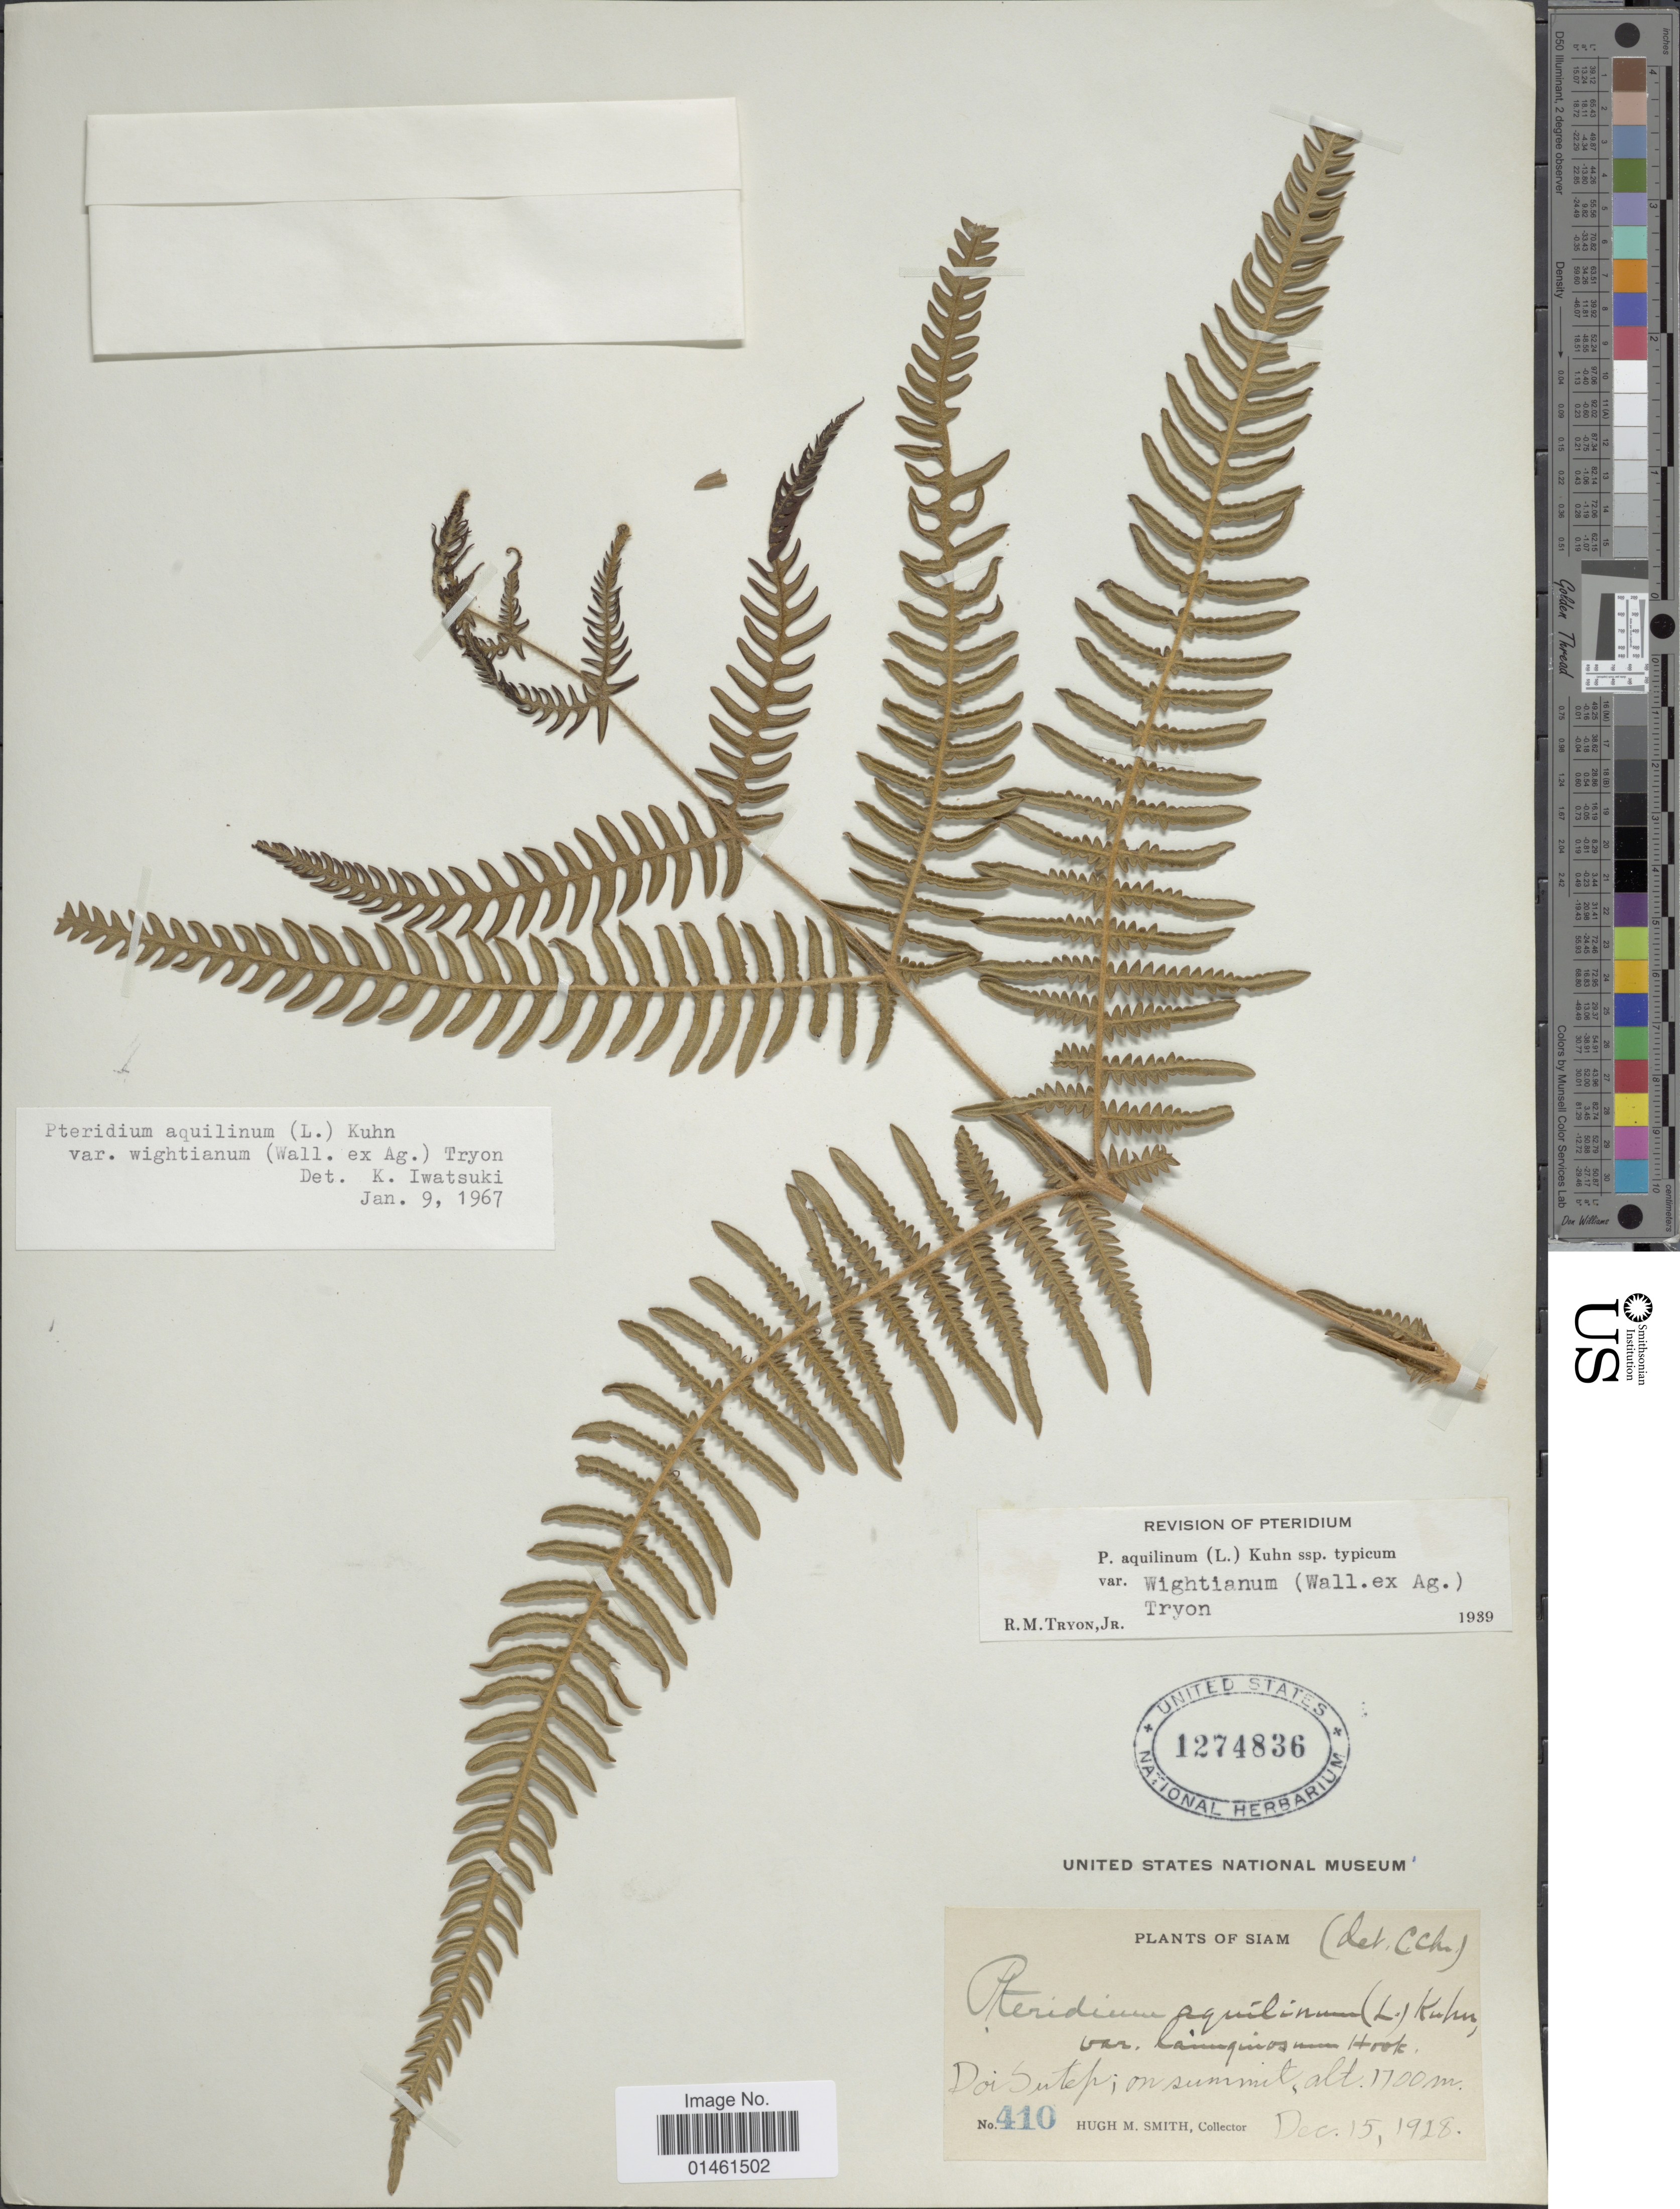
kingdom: Plantae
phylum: Tracheophyta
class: Polypodiopsida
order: Polypodiales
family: Dennstaedtiaceae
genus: Pteridium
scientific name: Pteridium aquilinum var. wightianum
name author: (J. Agardh) R.M. Tryon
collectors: H. M. Smith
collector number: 410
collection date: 1918-12-15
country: Thailand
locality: Siam, Doi Sutep, on summit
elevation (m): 1100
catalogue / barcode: US 1274836